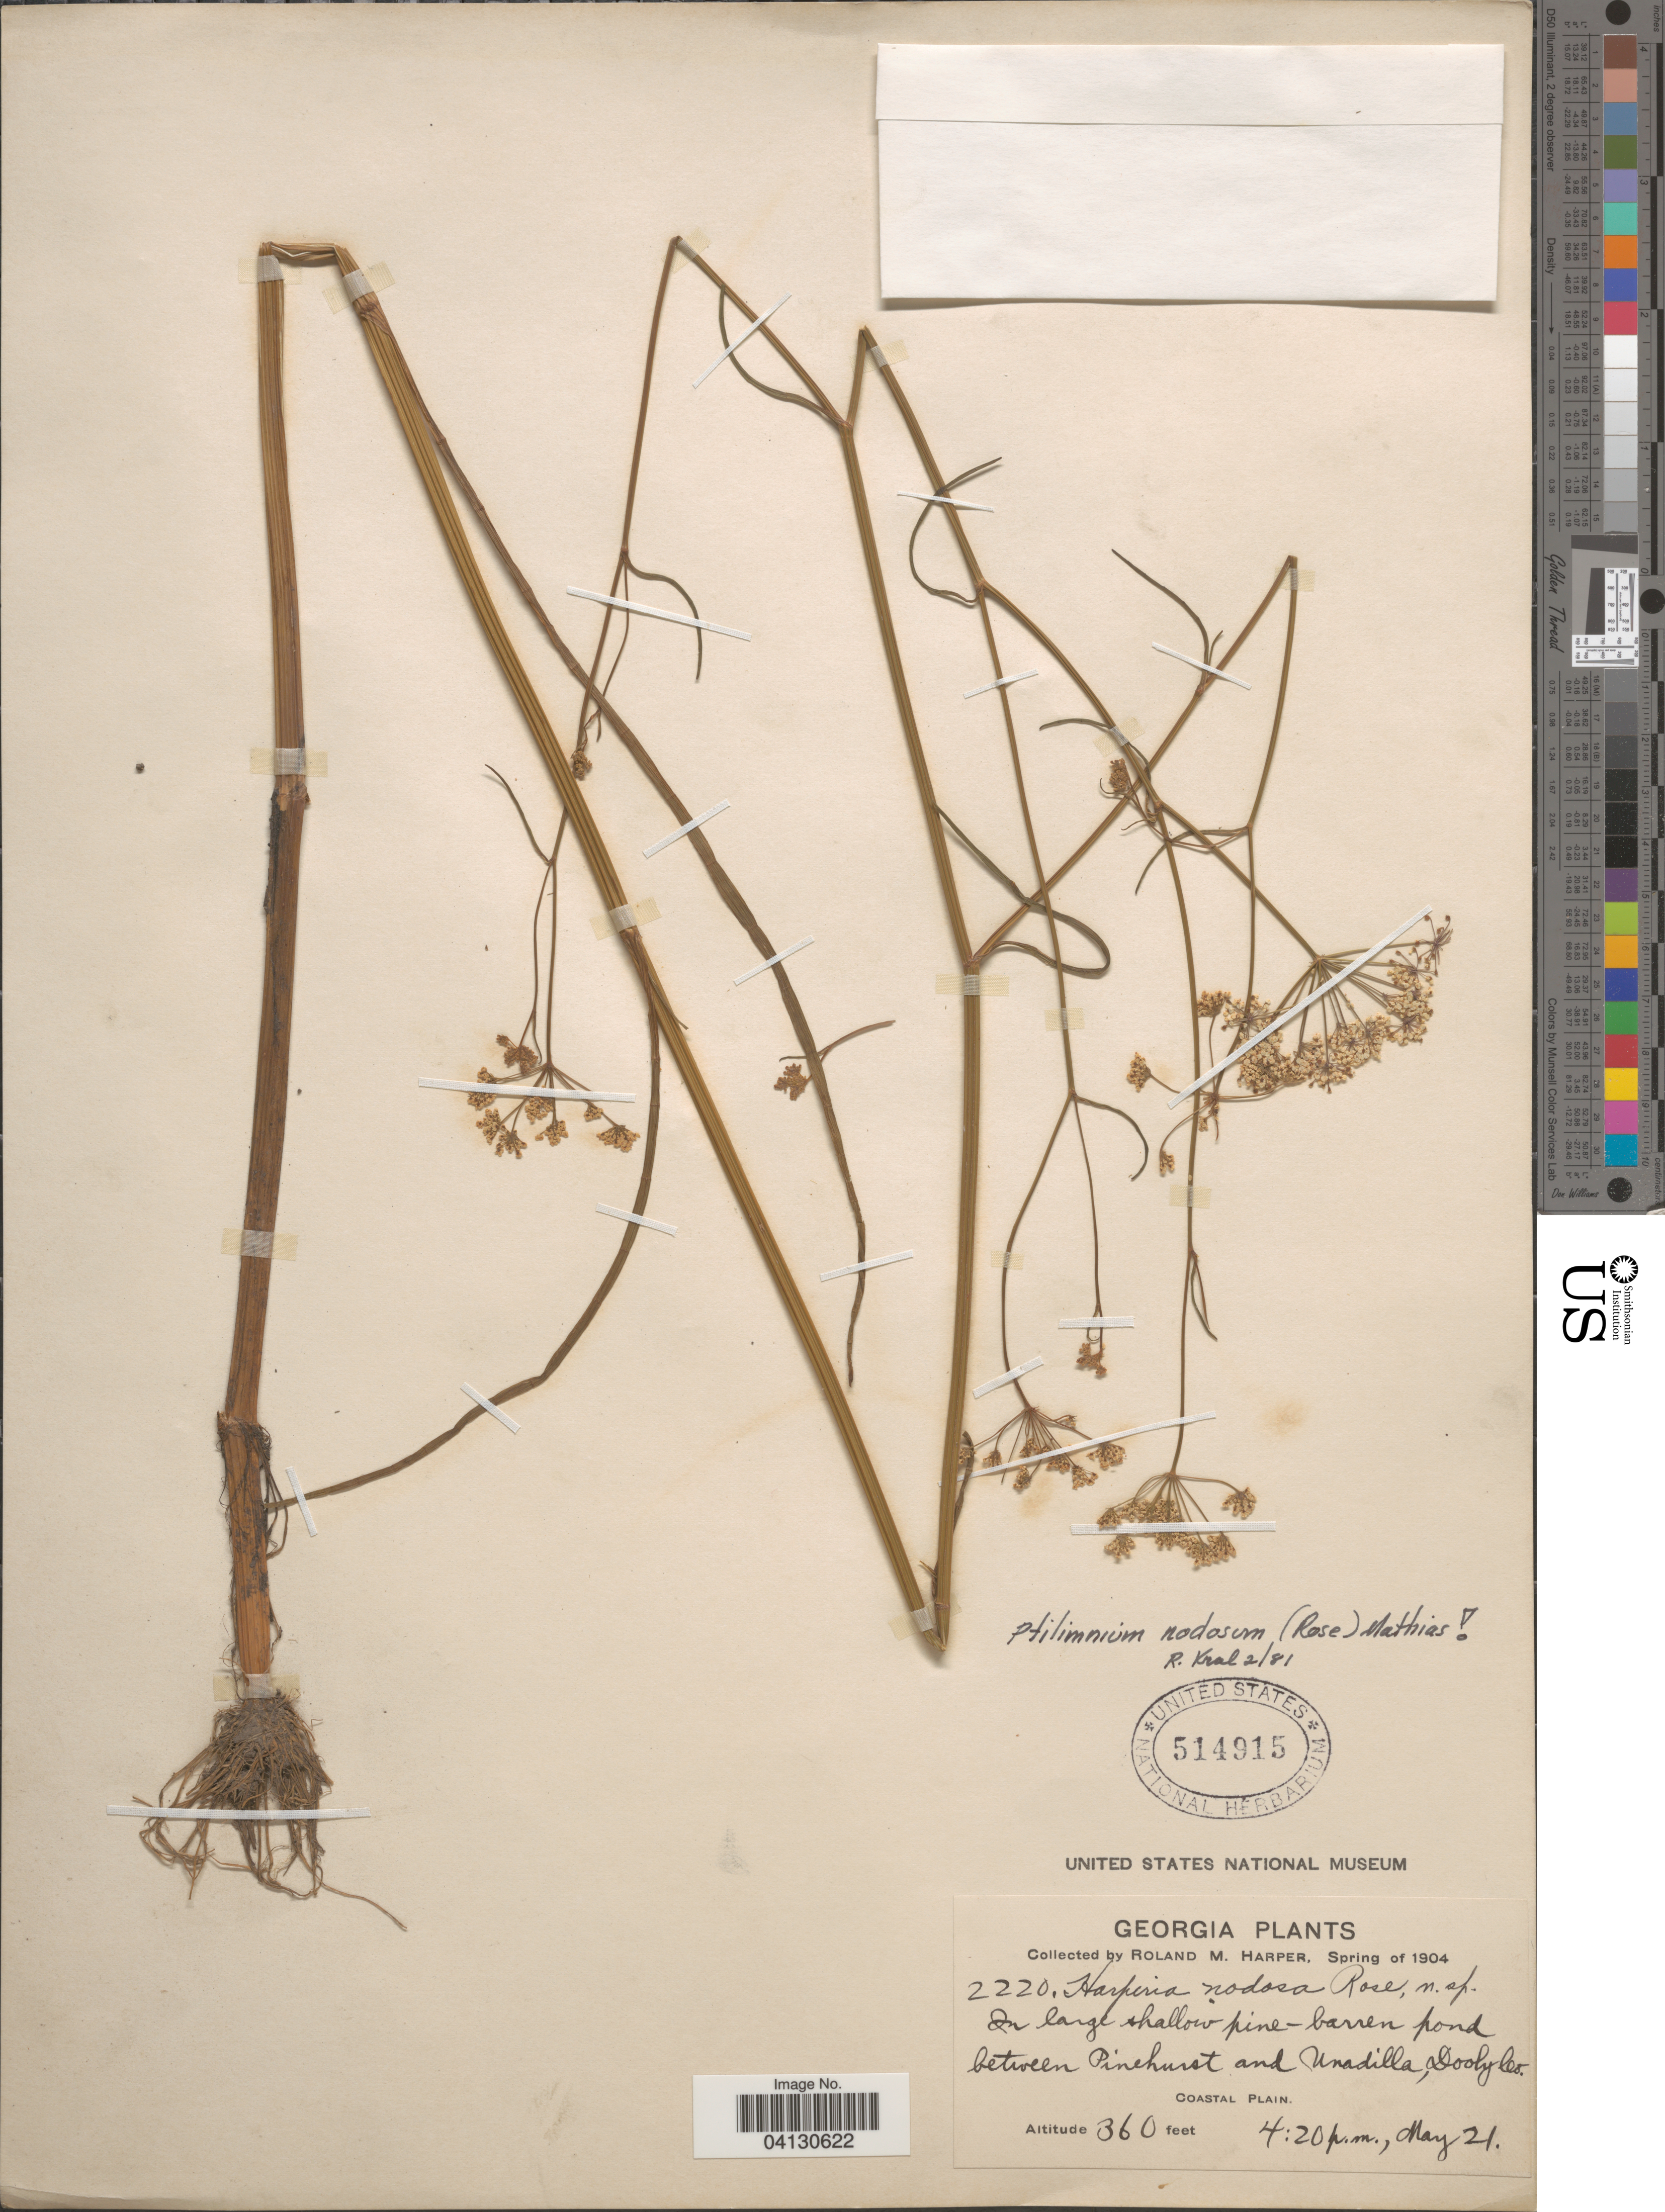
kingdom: Plantae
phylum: Tracheophyta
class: Magnoliopsida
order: Apiales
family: Apiaceae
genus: Harperia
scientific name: Harperia nodosa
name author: Rose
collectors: R. M. Harper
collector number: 2220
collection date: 1904-05-21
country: United States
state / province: Georgia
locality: In large shallow pine-barren pond between Pinehurst and Unadilla, Dooly Co. Coastal Plain.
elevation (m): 110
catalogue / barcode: US 514915